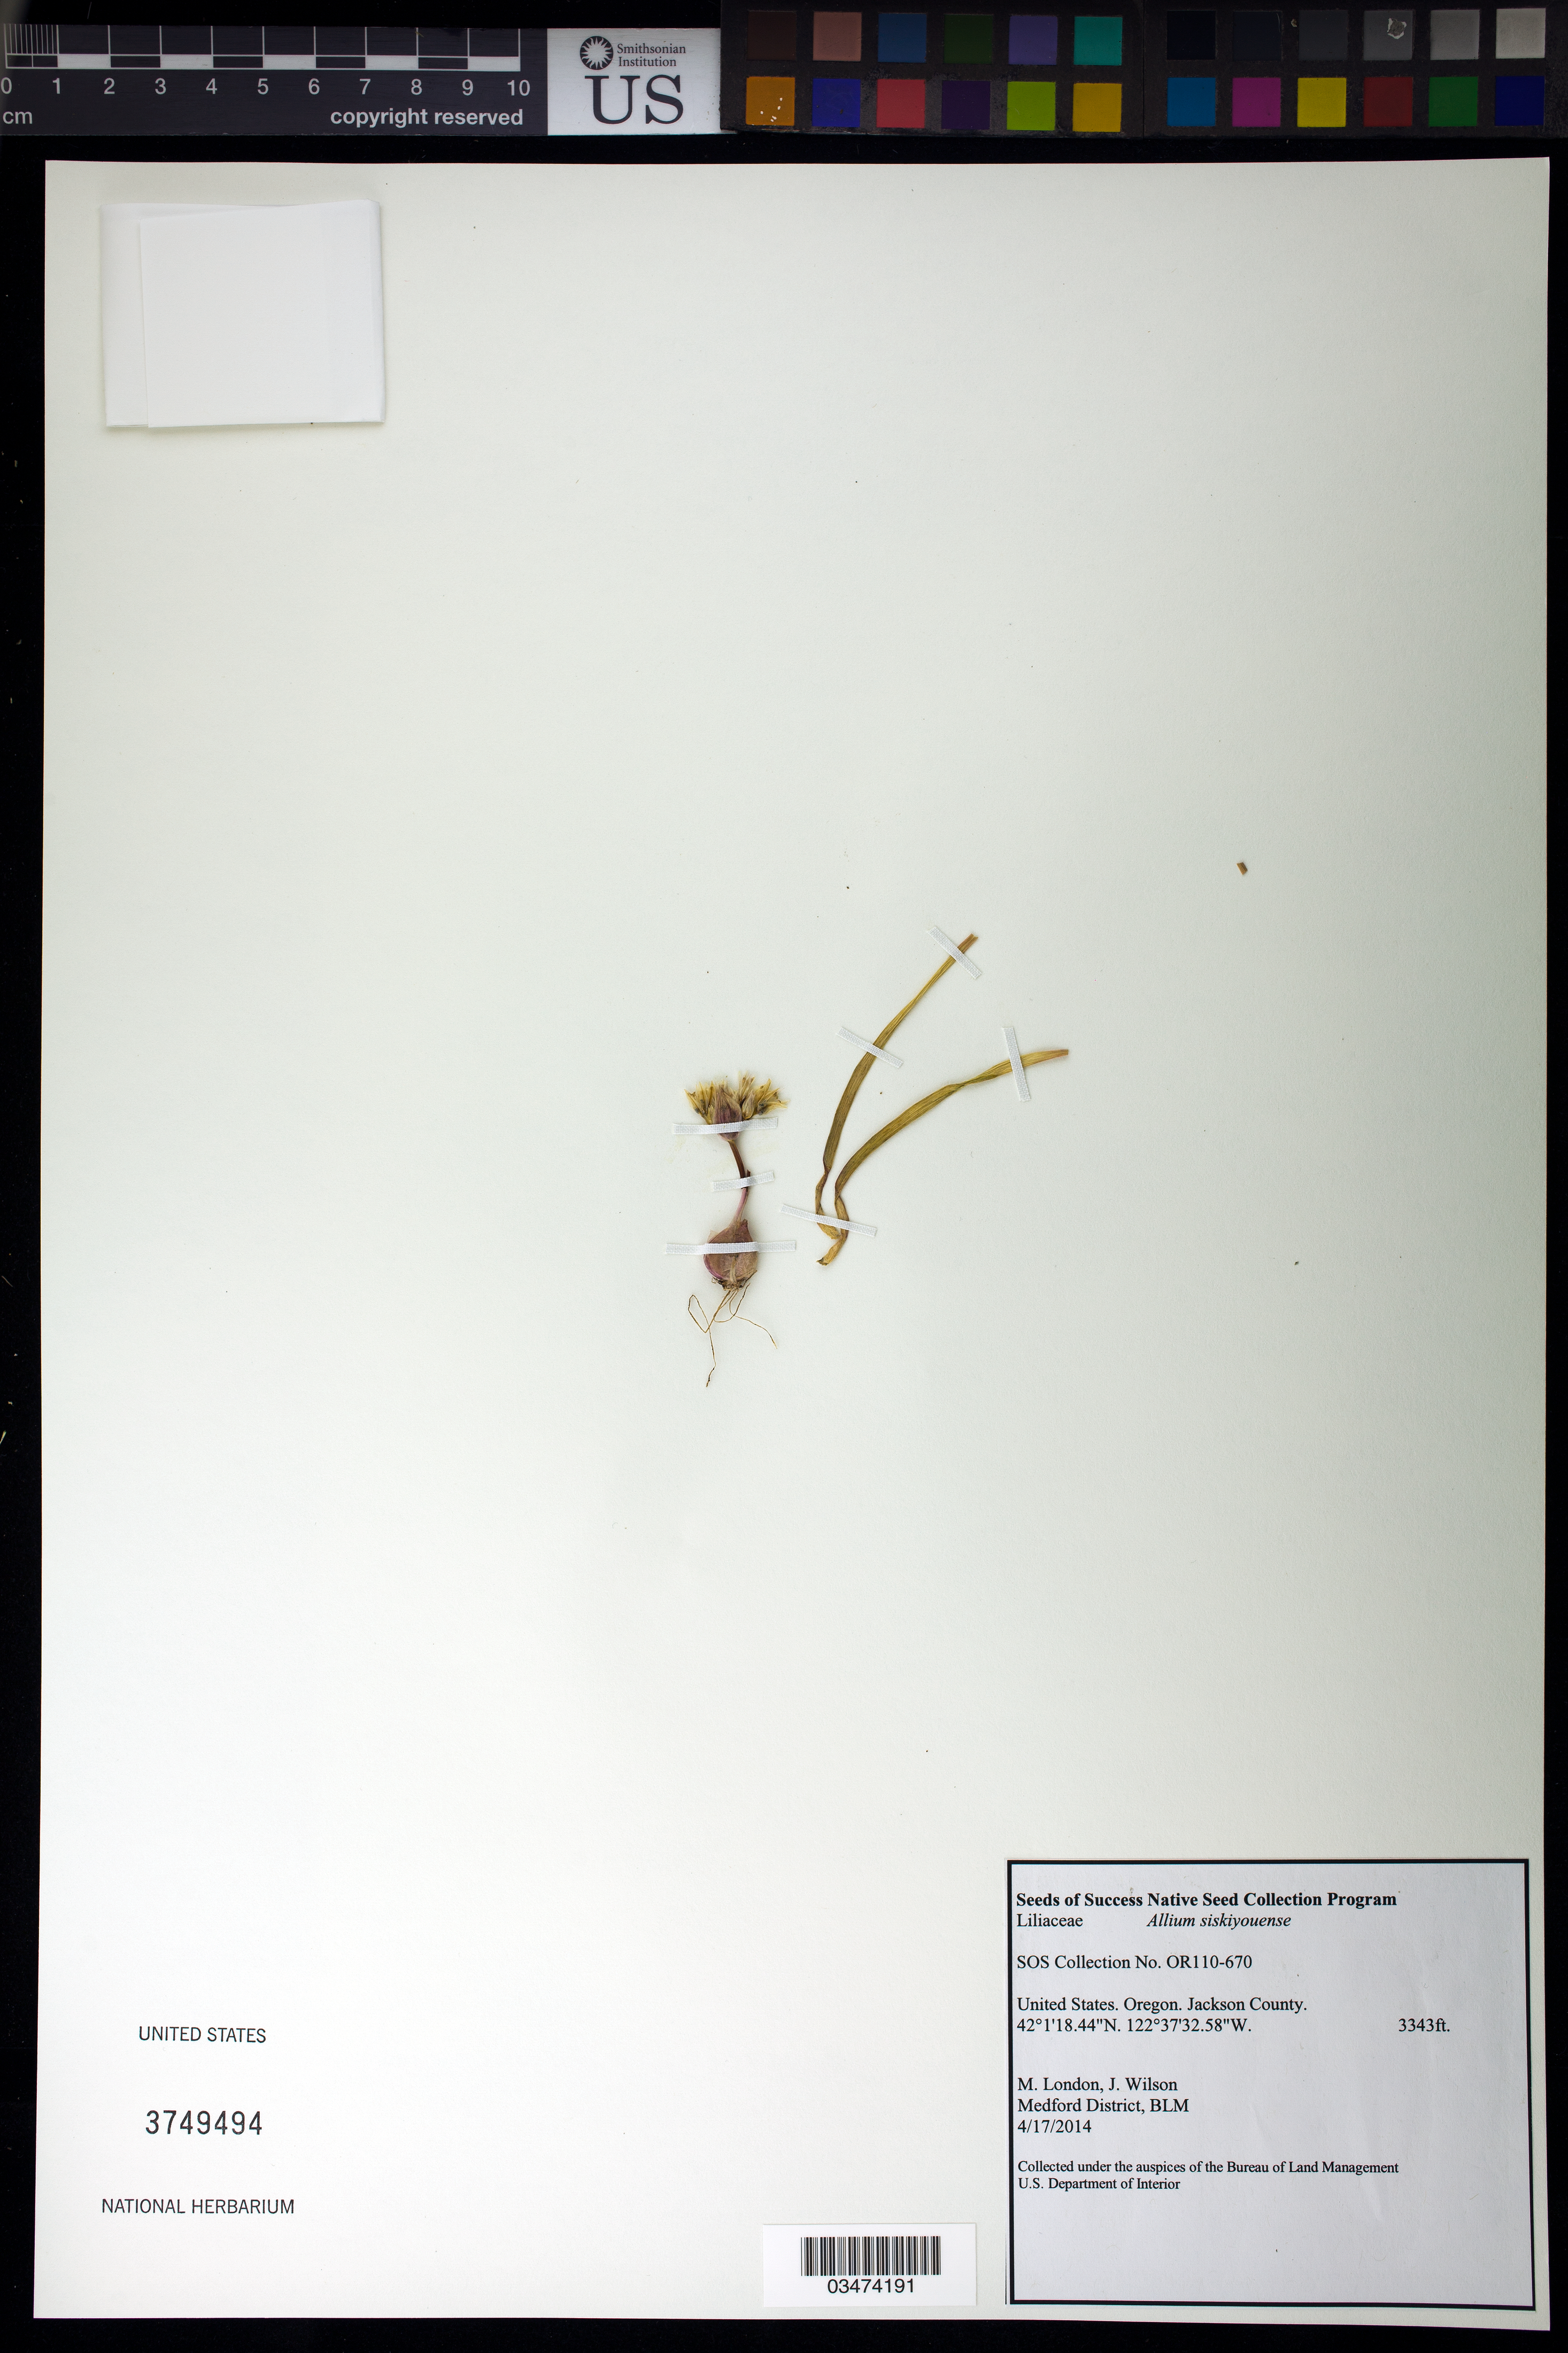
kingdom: Plantae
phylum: Tracheophyta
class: Liliopsida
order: Asparagales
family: Amaryllidaceae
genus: Allium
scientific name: Allium siskiyouense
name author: Ownbey ex Traub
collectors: M. London & J. Wilson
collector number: OR110-670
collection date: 2014-04-17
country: United States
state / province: Oregon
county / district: Jackson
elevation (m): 1019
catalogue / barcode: US 3749494